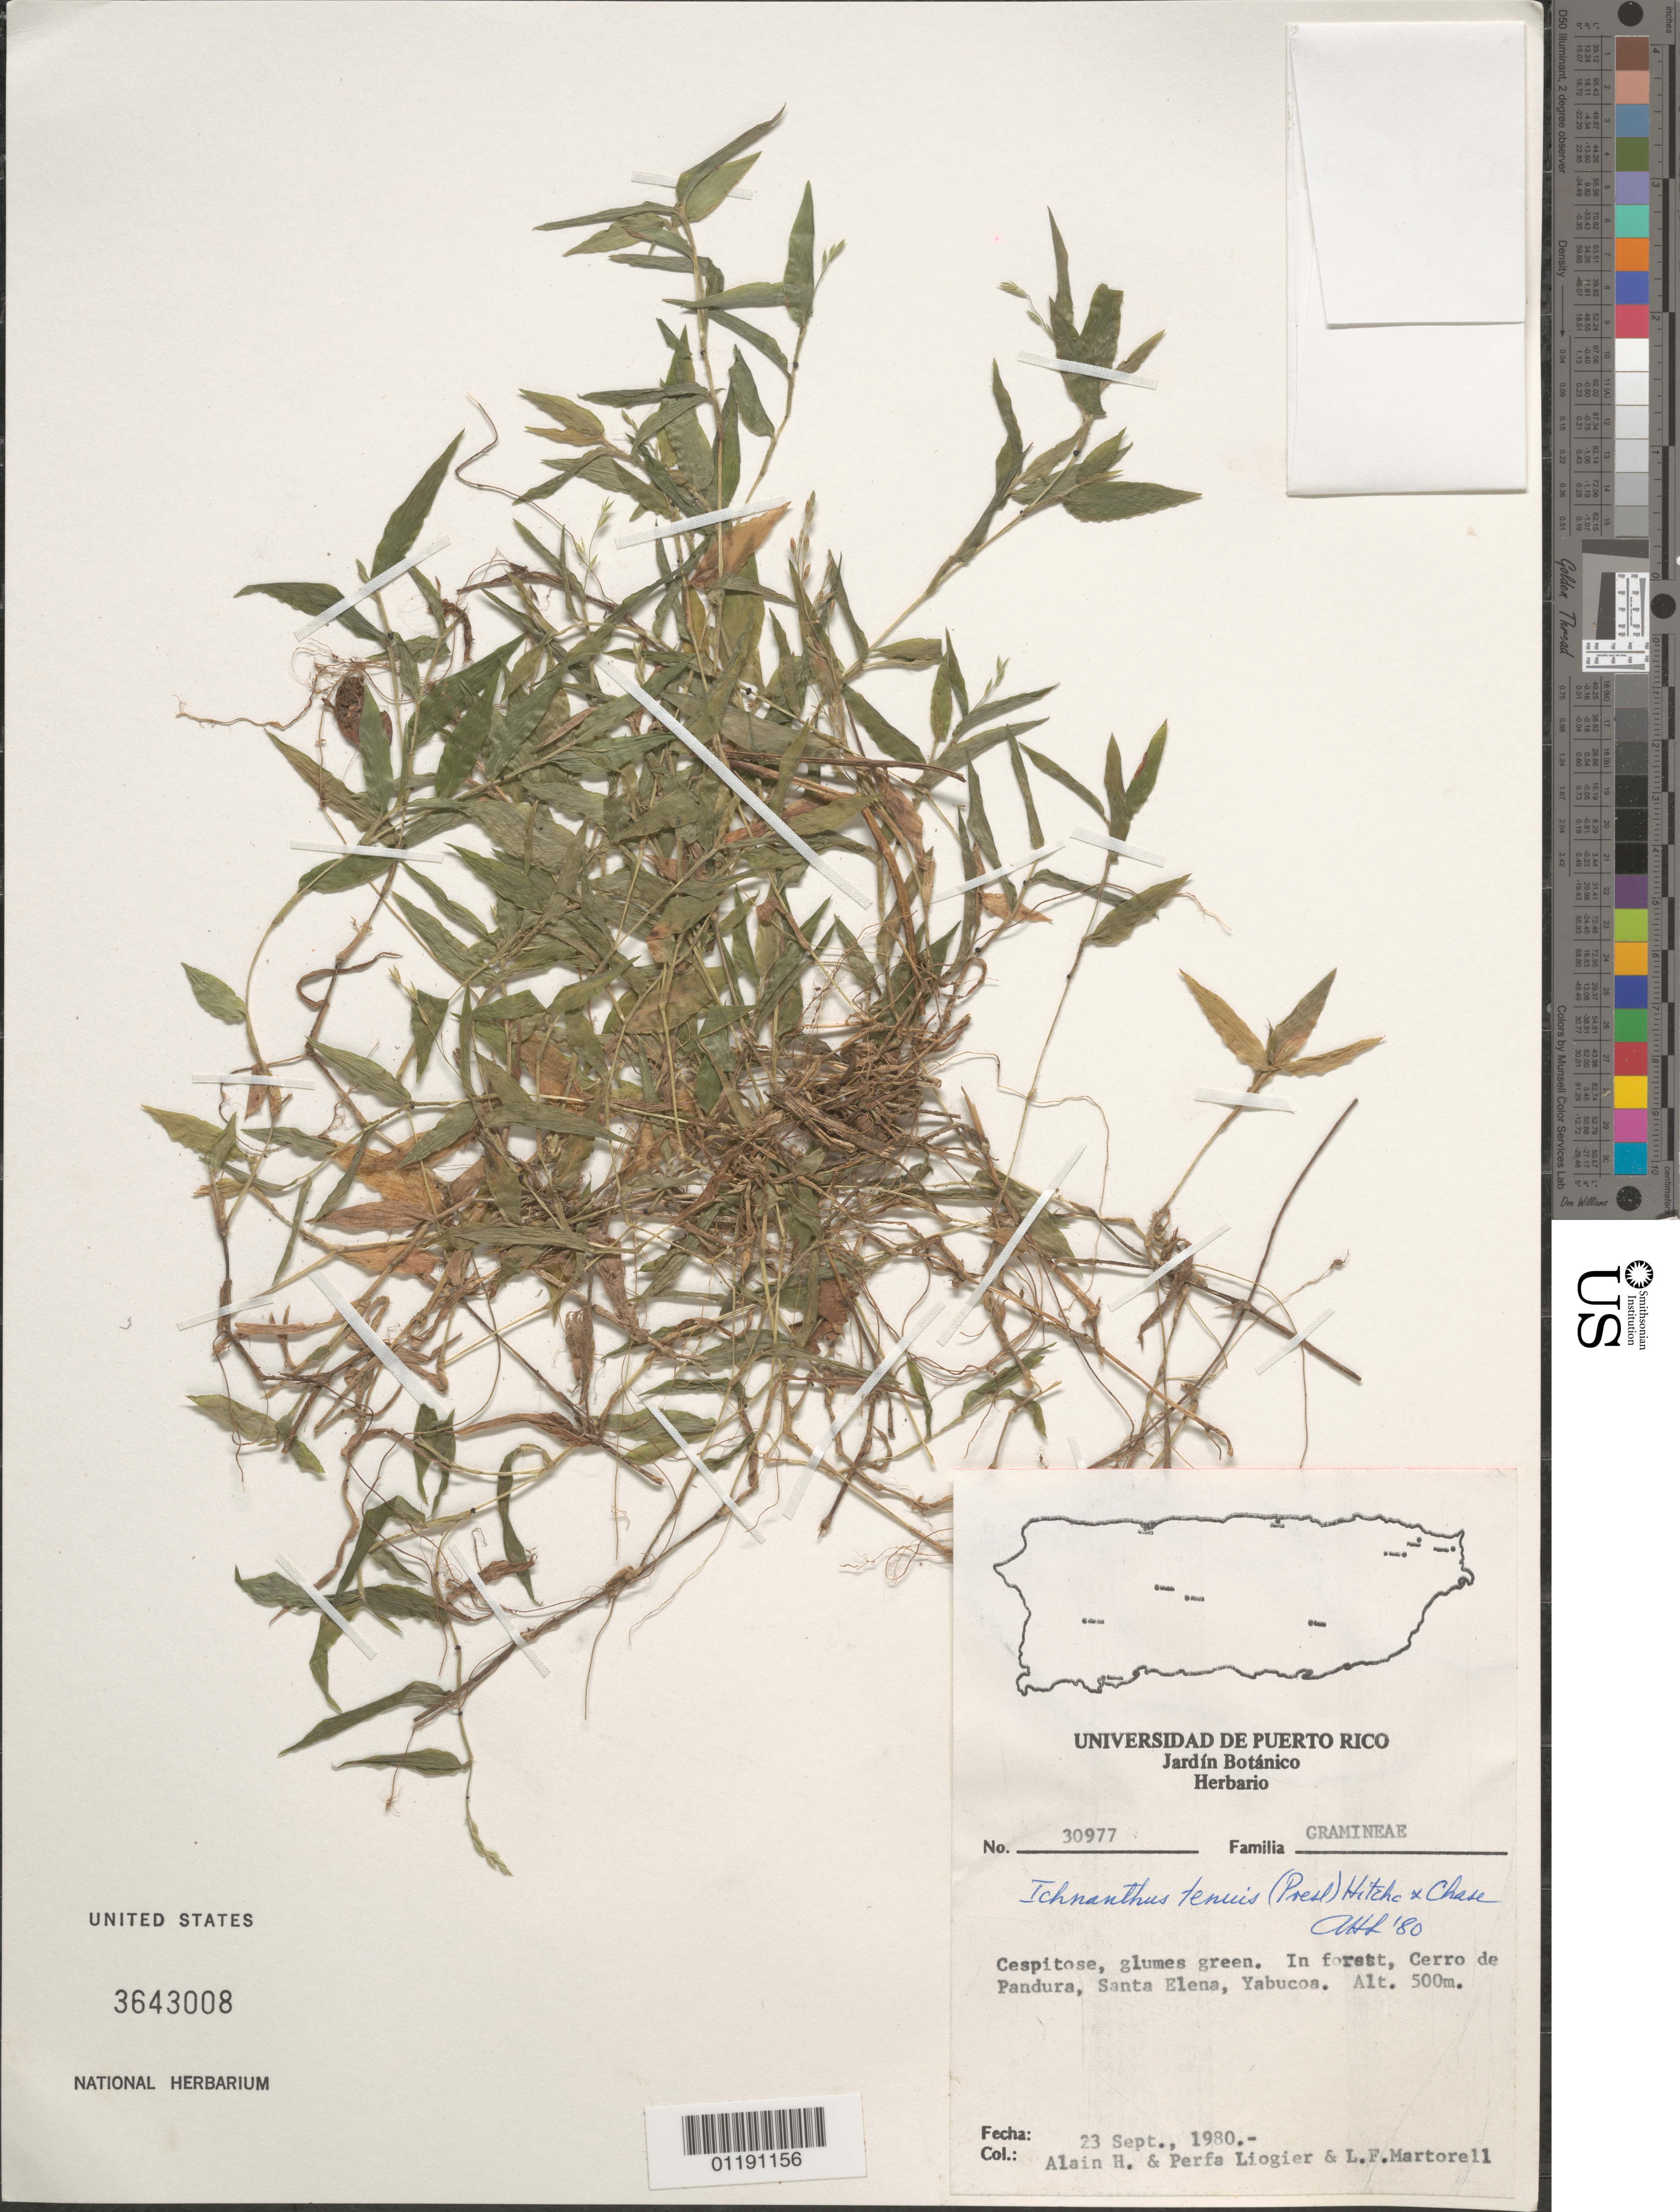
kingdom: Plantae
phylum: Tracheophyta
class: Liliopsida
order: Poales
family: Poaceae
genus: Ichnanthus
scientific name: Ichnanthus tenuis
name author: (J. Presl) Hitchc. & Chase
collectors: A. H. Liogier, M. P. Liogier & L. Martorell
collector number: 30977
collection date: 1980-09-23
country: Puerto Rico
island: Puerto Rico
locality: Cerro de Pandura, Santa Elena, Yabucoa.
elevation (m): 500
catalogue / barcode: US 364308